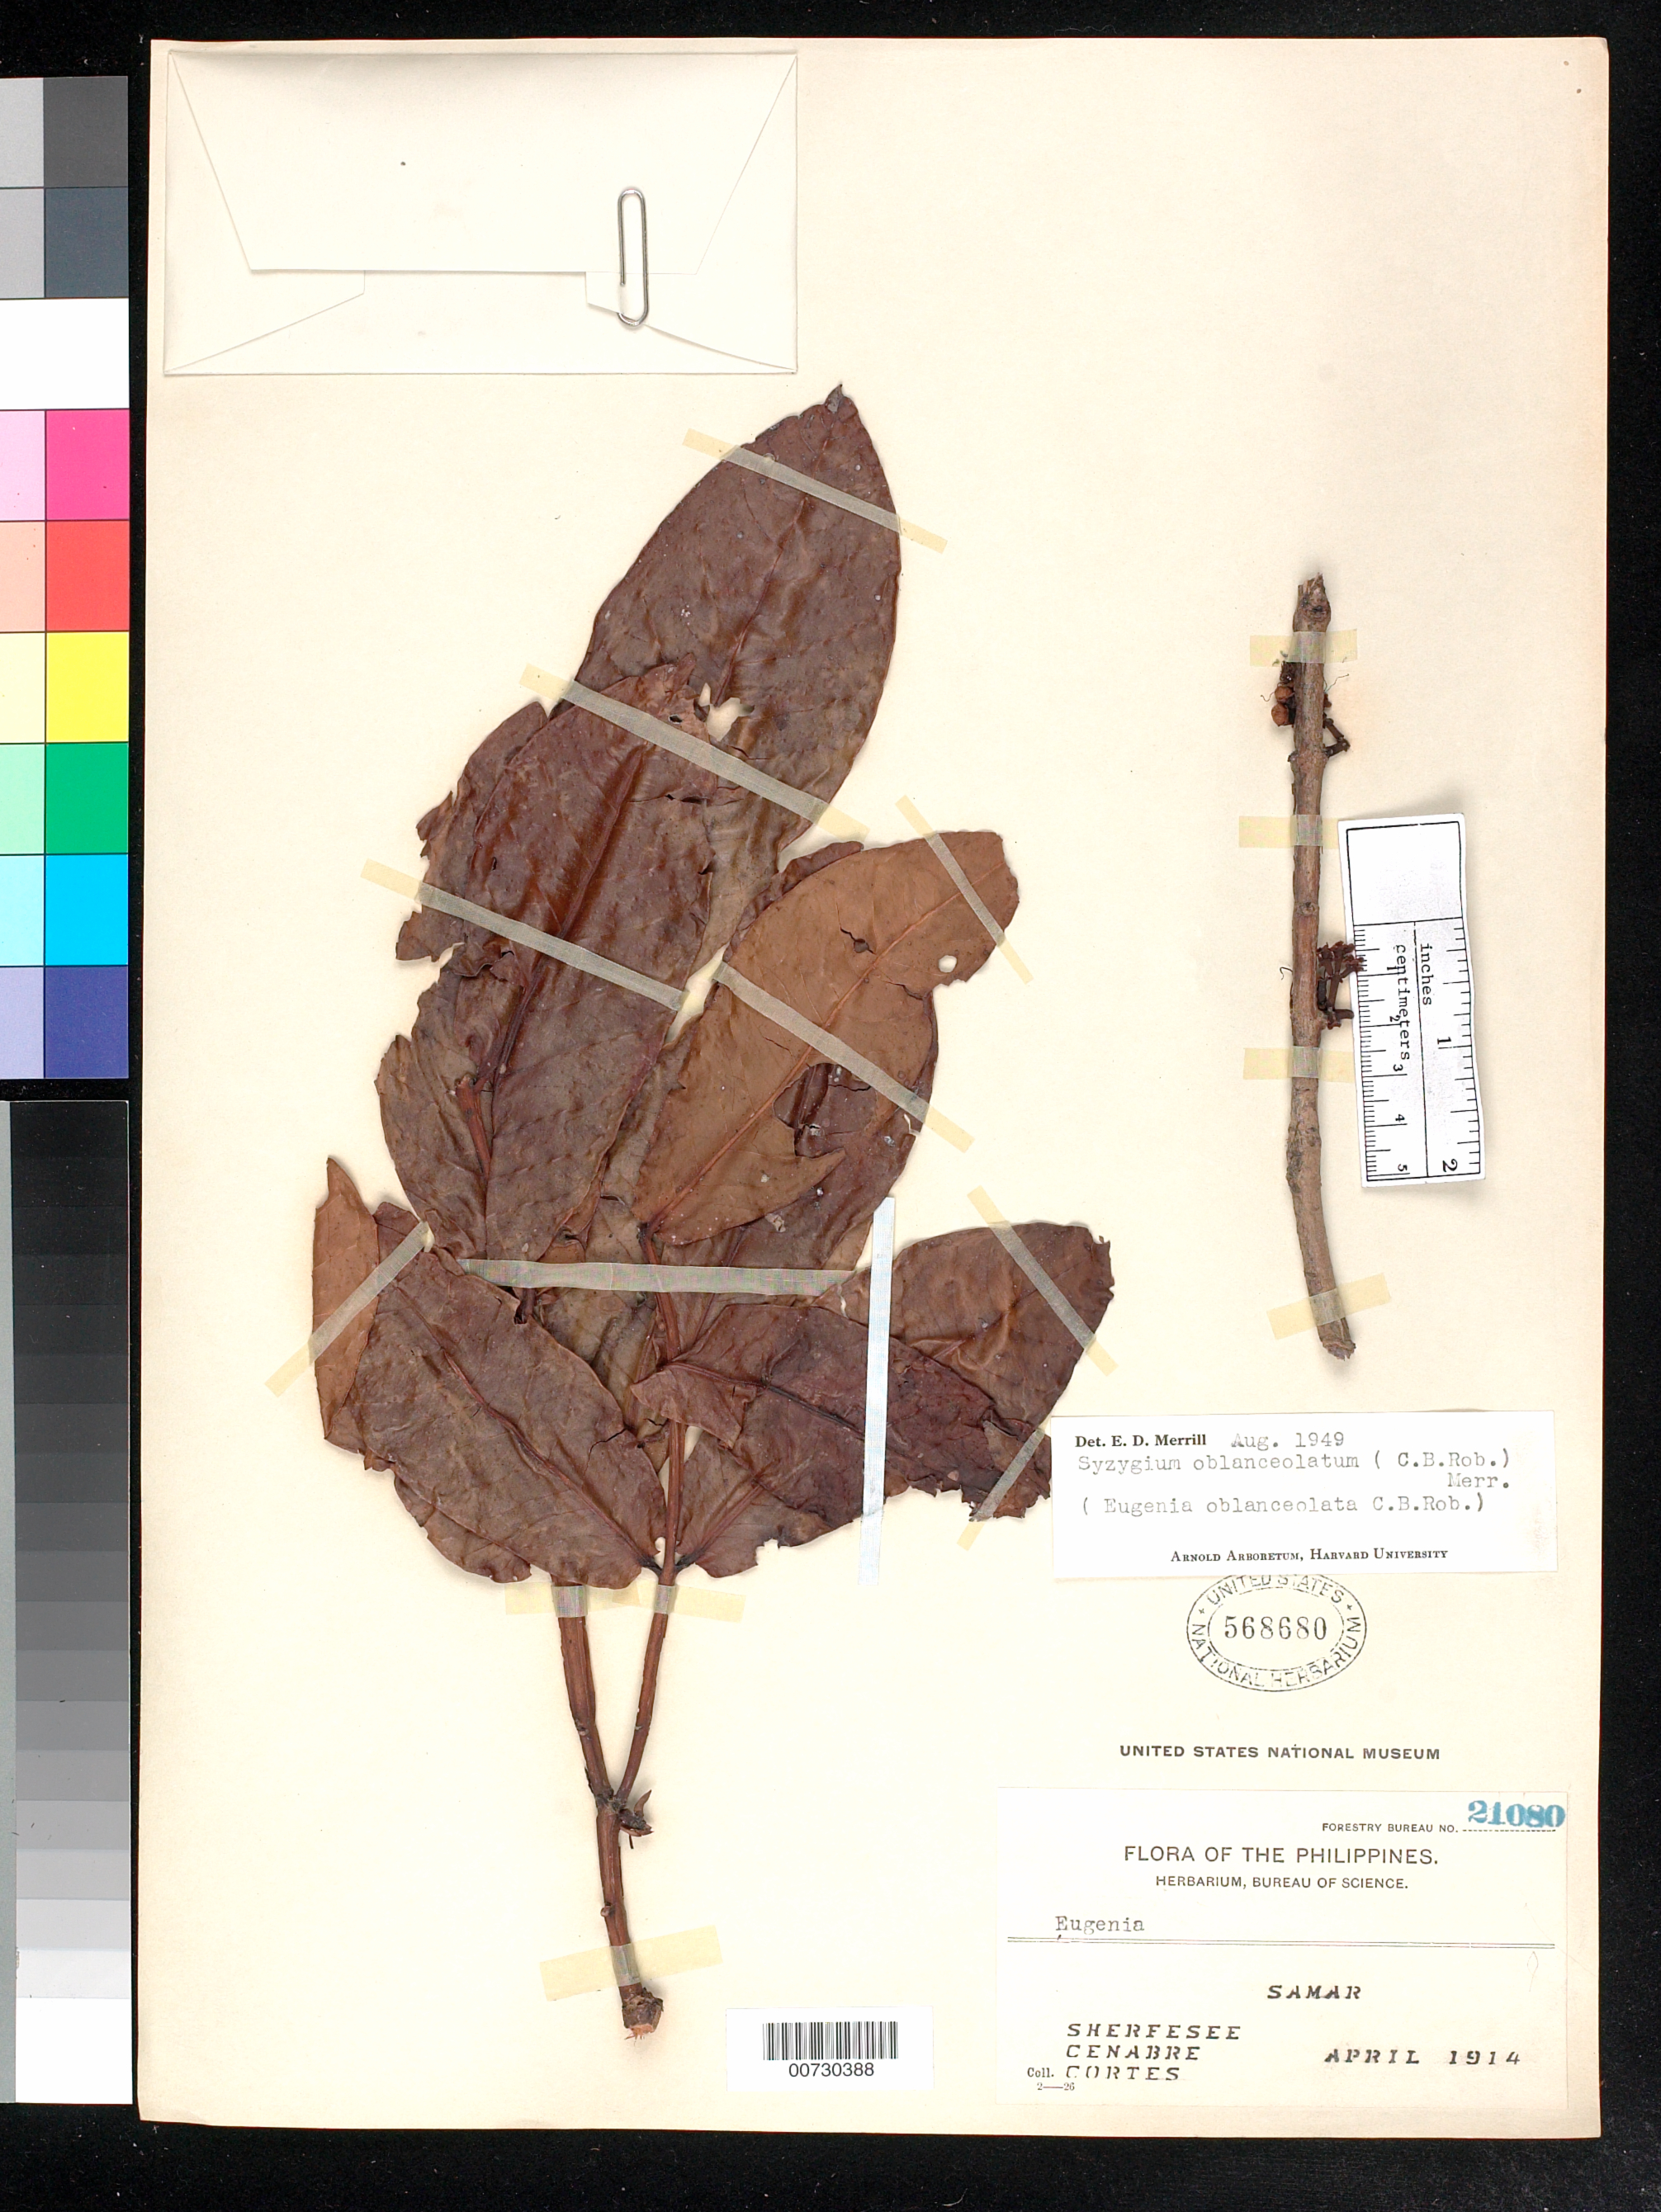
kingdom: Plantae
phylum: Tracheophyta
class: Magnoliopsida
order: Myrtales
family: Myrtaceae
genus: Syzygium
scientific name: Syzygium oblanceolatum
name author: (C.B. Rob.) Merr.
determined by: Merrill, Elmer D.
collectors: -. Sherfesee, A. Cenabre & Cortes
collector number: For. Bur. 21080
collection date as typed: Apr 1914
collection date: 1914-04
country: Philippines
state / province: Eastern Visayas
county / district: Eastern Samar / Northern Samar / Western Samar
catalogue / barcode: US 568680